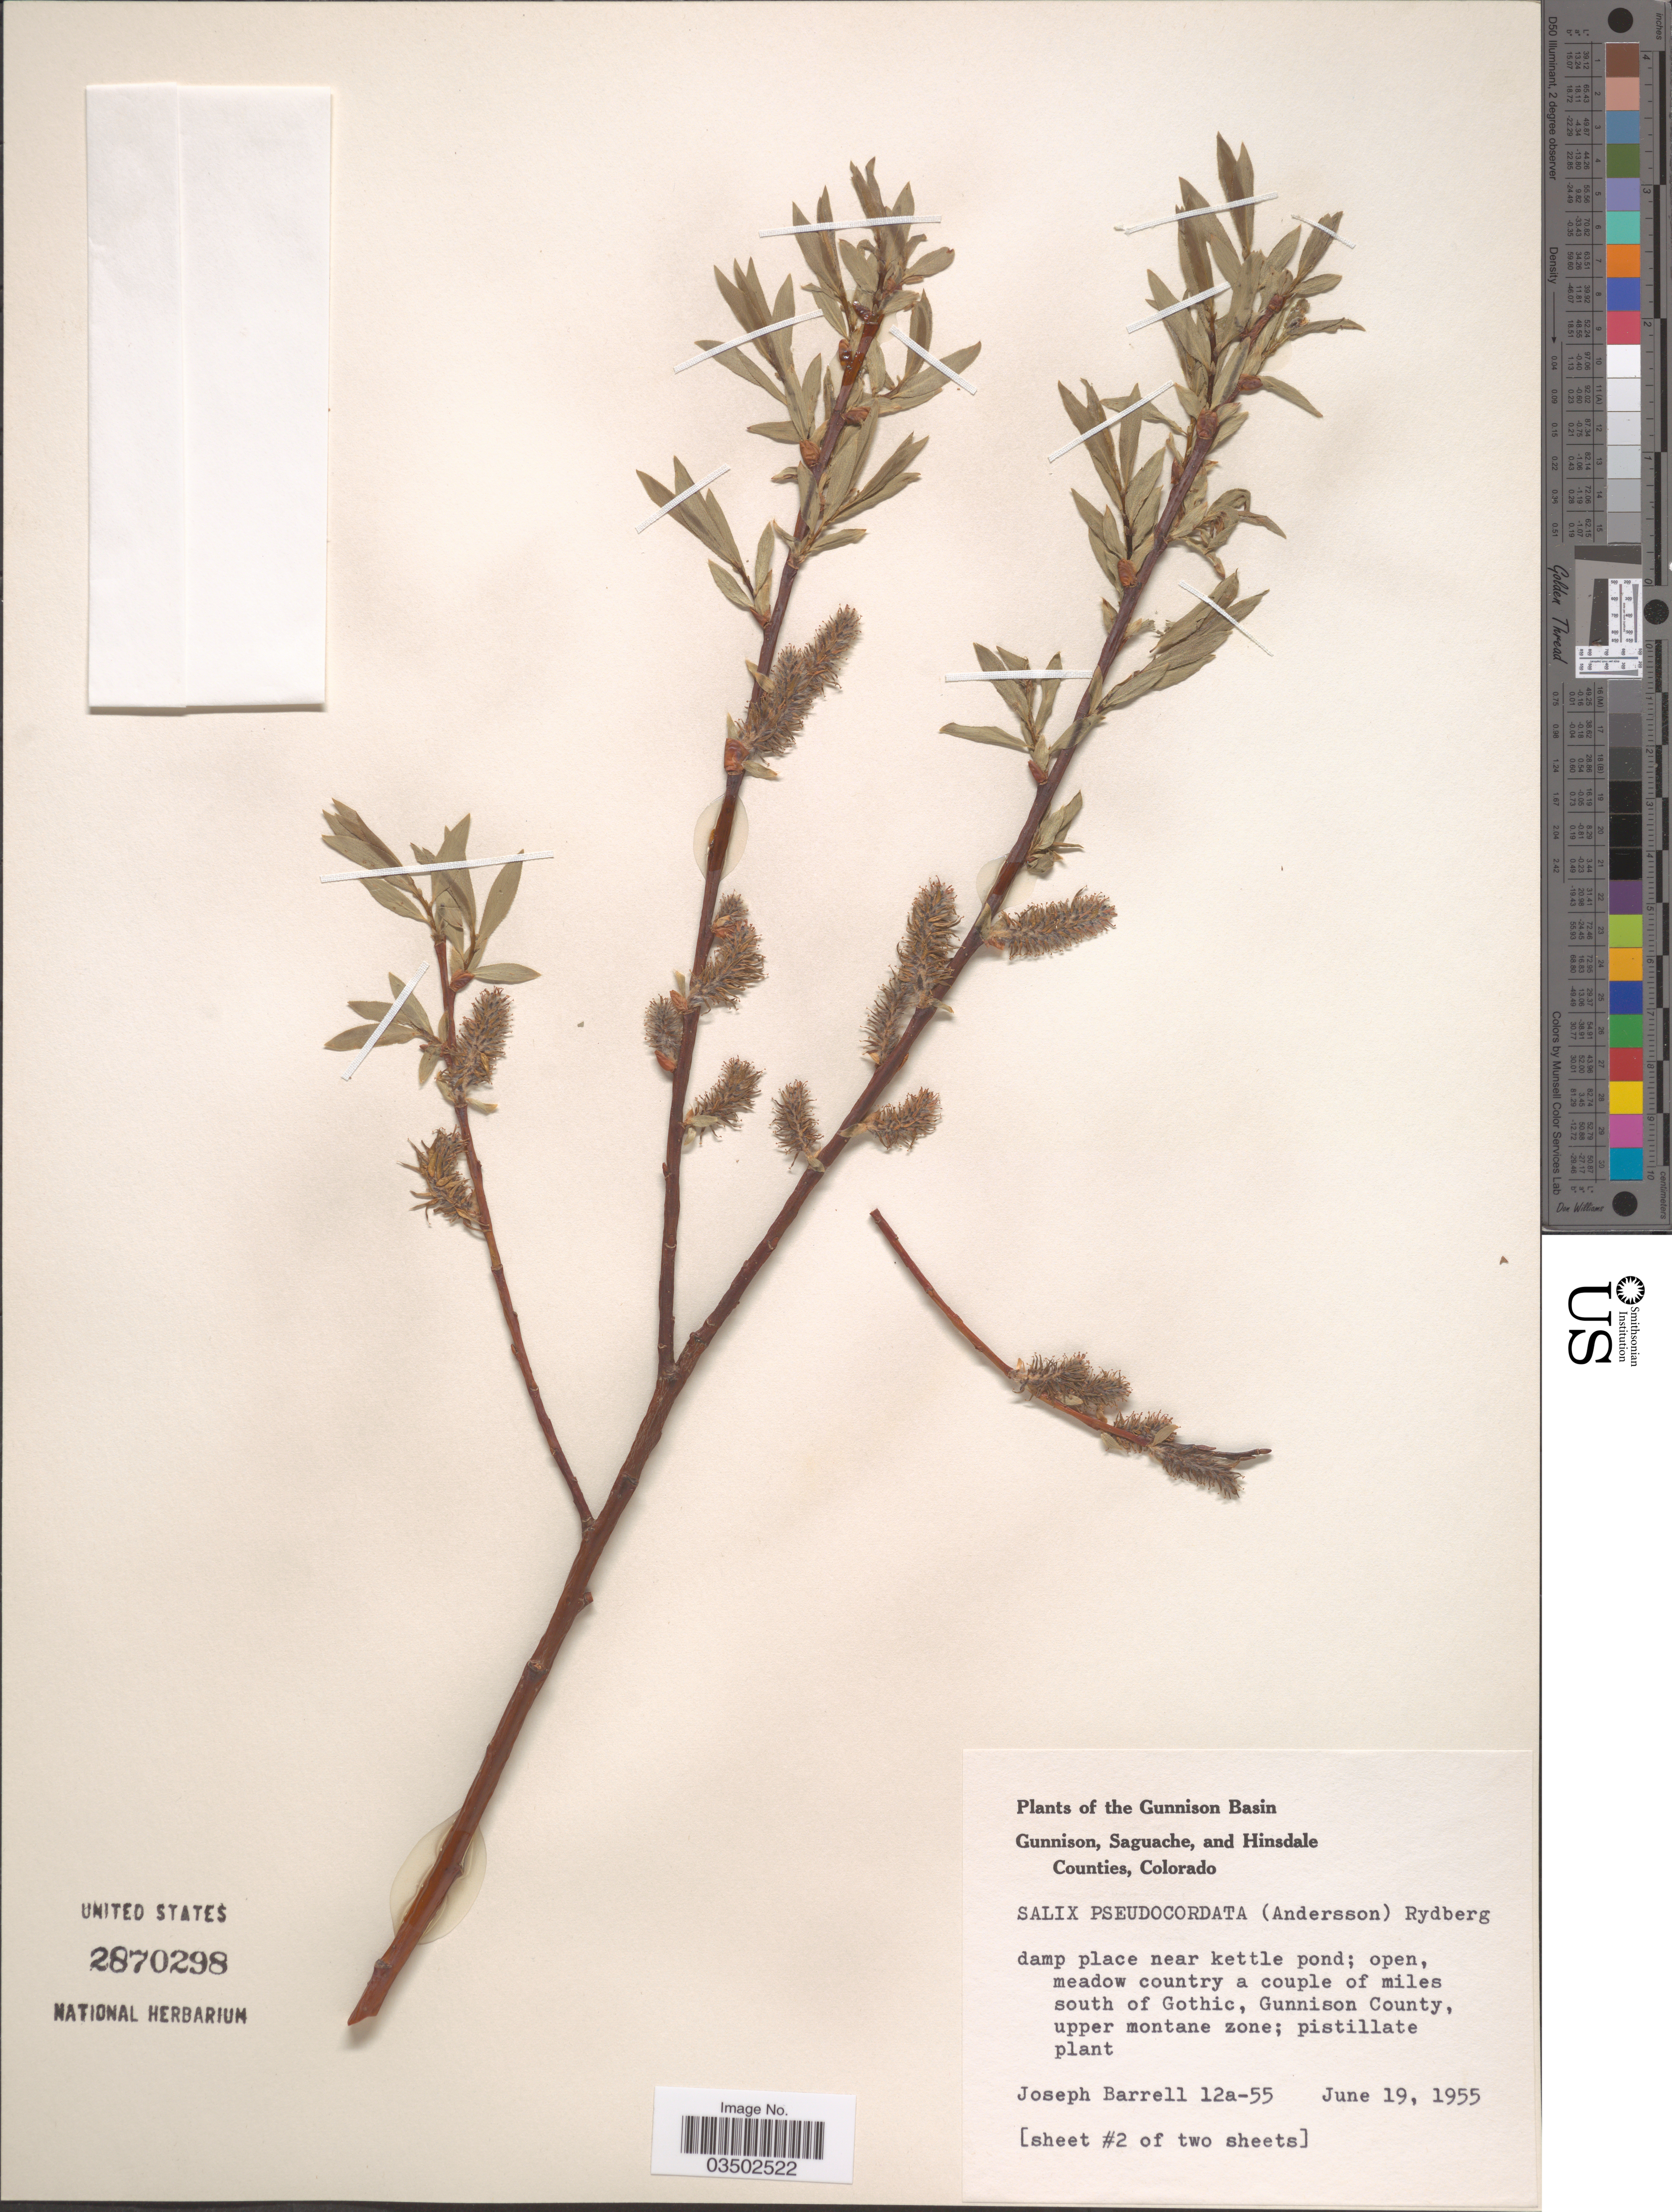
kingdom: Plantae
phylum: Tracheophyta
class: Magnoliopsida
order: Malpighiales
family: Salicaceae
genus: Salix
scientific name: Salix pseudocordata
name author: (Andersson) Andersson ex Rydb.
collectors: J. Barrell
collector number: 12a-55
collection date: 1955-06-19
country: United States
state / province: Colorado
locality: The Gunnison Basin. A couple of miles south of Gothic, Gunnison County.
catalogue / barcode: US 2870298